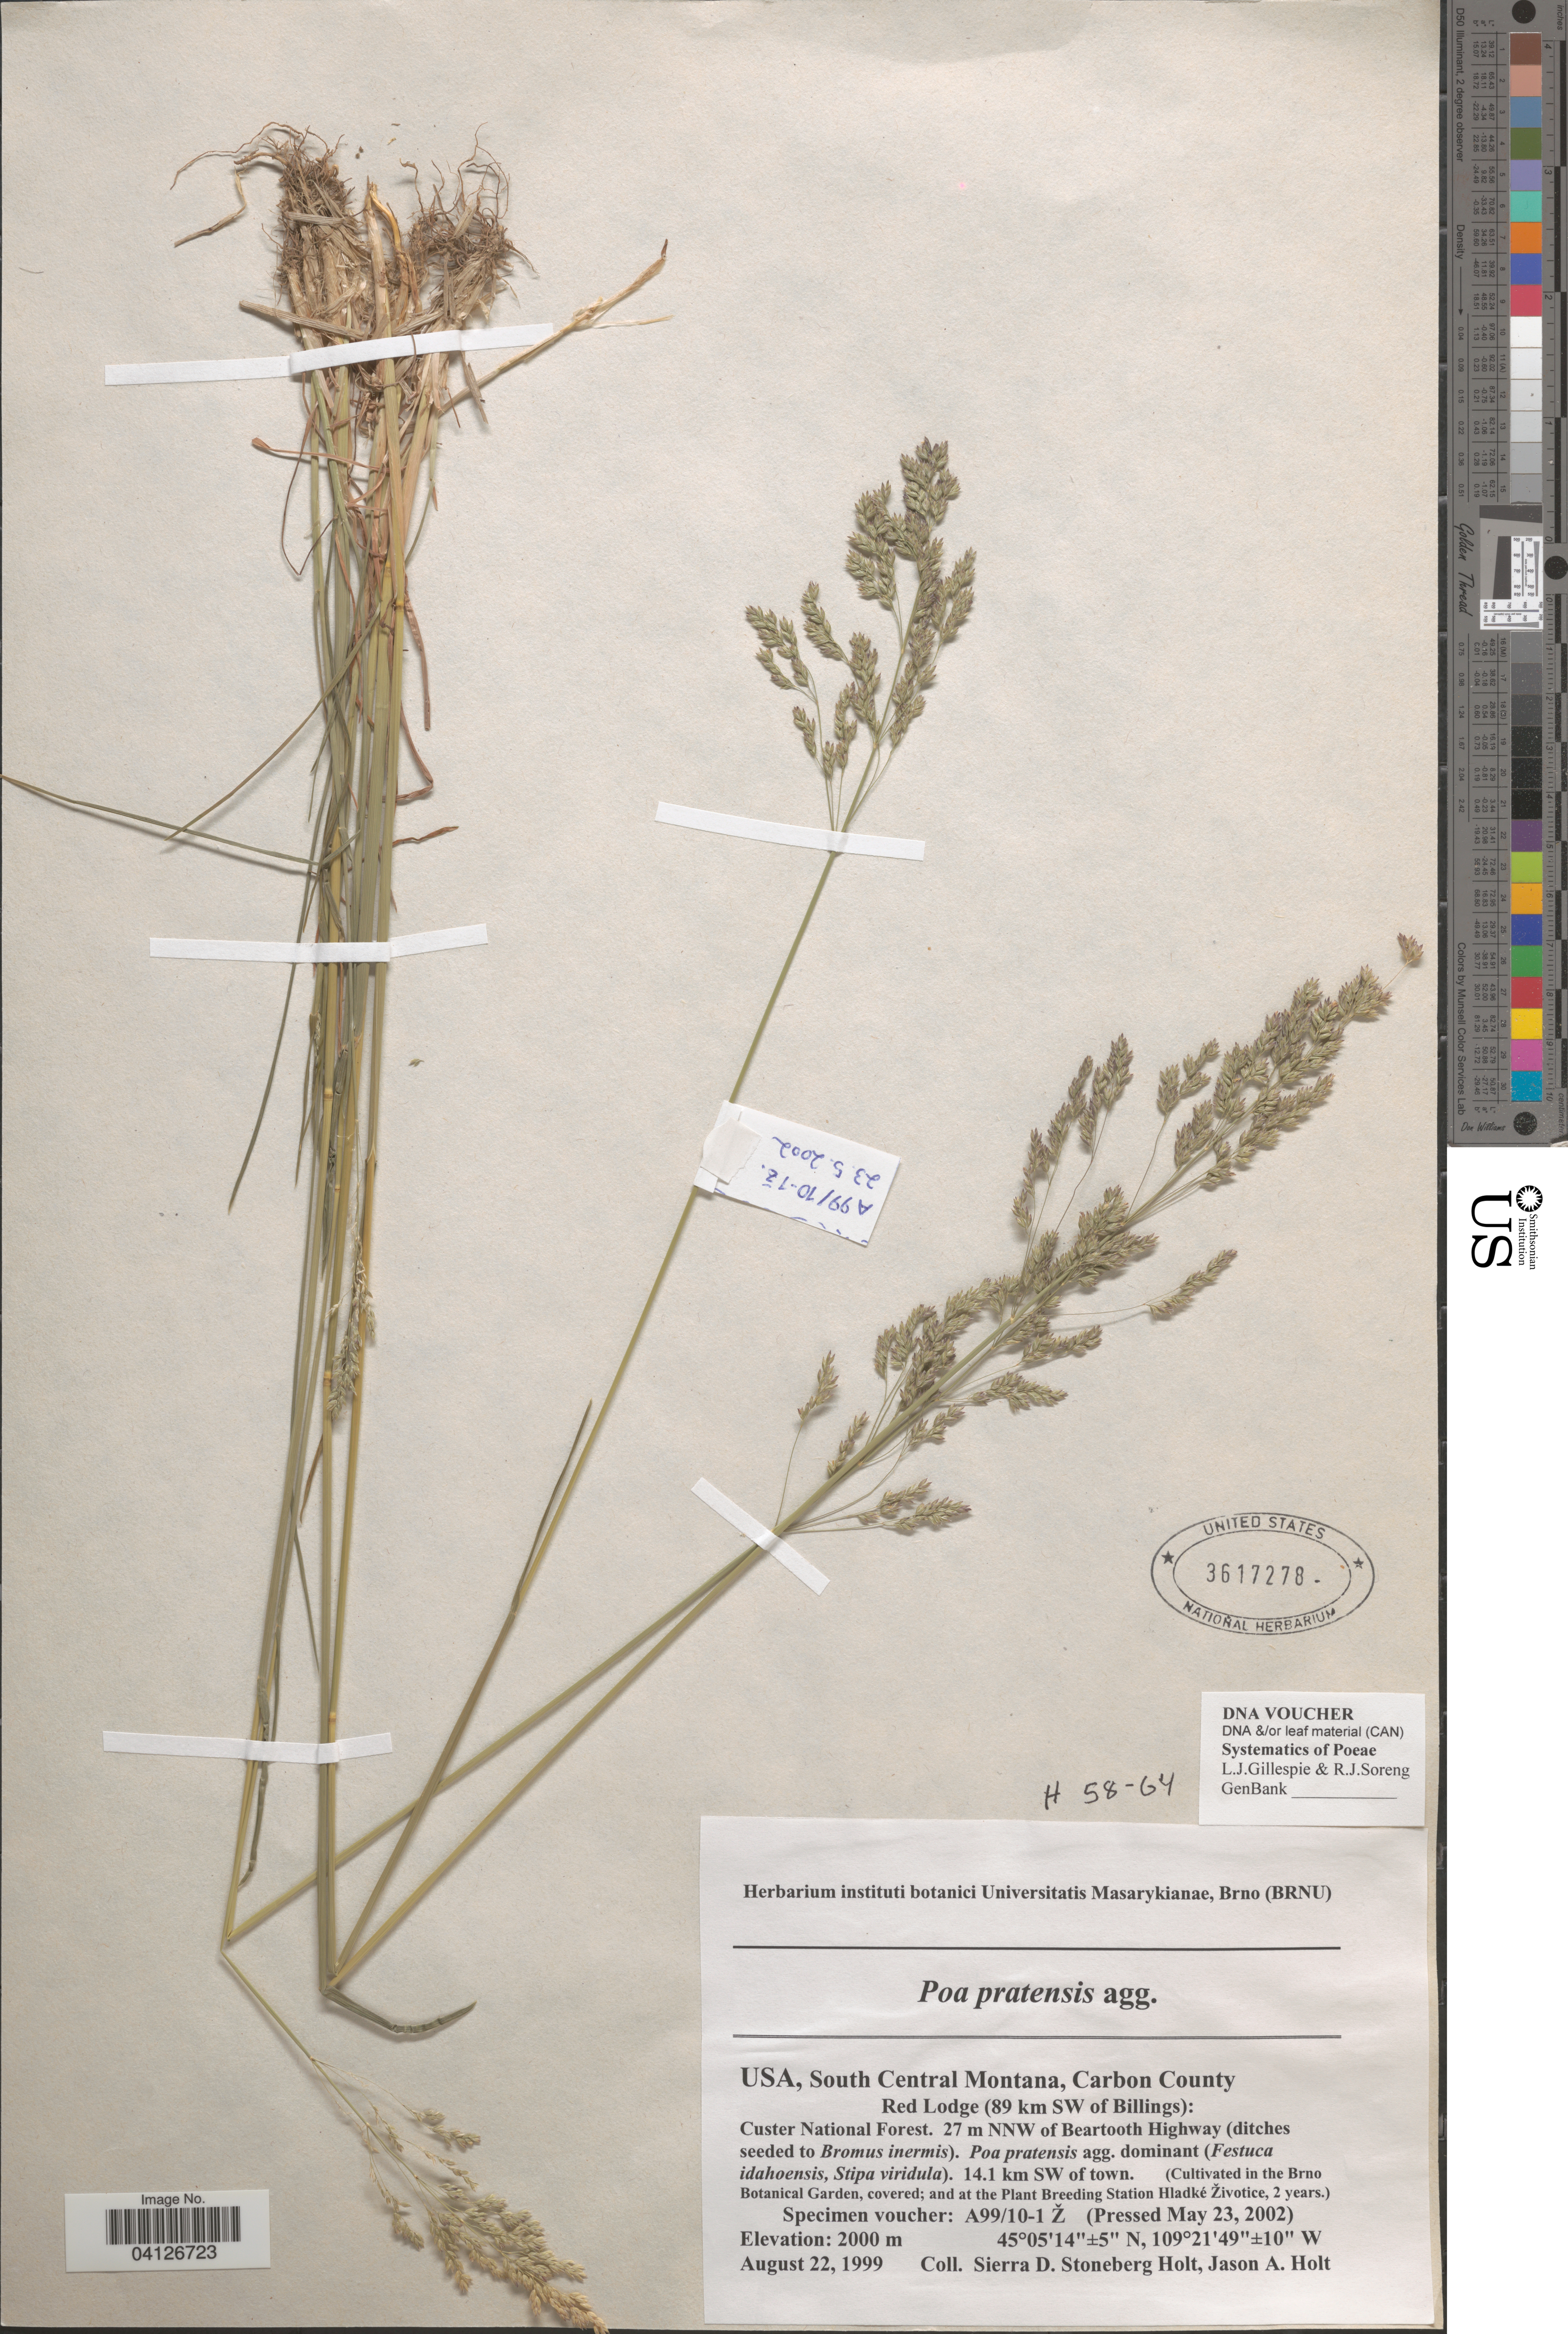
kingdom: Plantae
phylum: Tracheophyta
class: Liliopsida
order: Poales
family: Poaceae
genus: Poa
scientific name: Poa pratensis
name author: L.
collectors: Ex herb. instituti botanici Universitatis Masarykianae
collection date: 2002-05-23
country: Czechia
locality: (Cultivated in the Brno Botanical Garden, covered; and at the Plant Breeding Station Hladké Životice, 2 years.).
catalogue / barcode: US 3617278